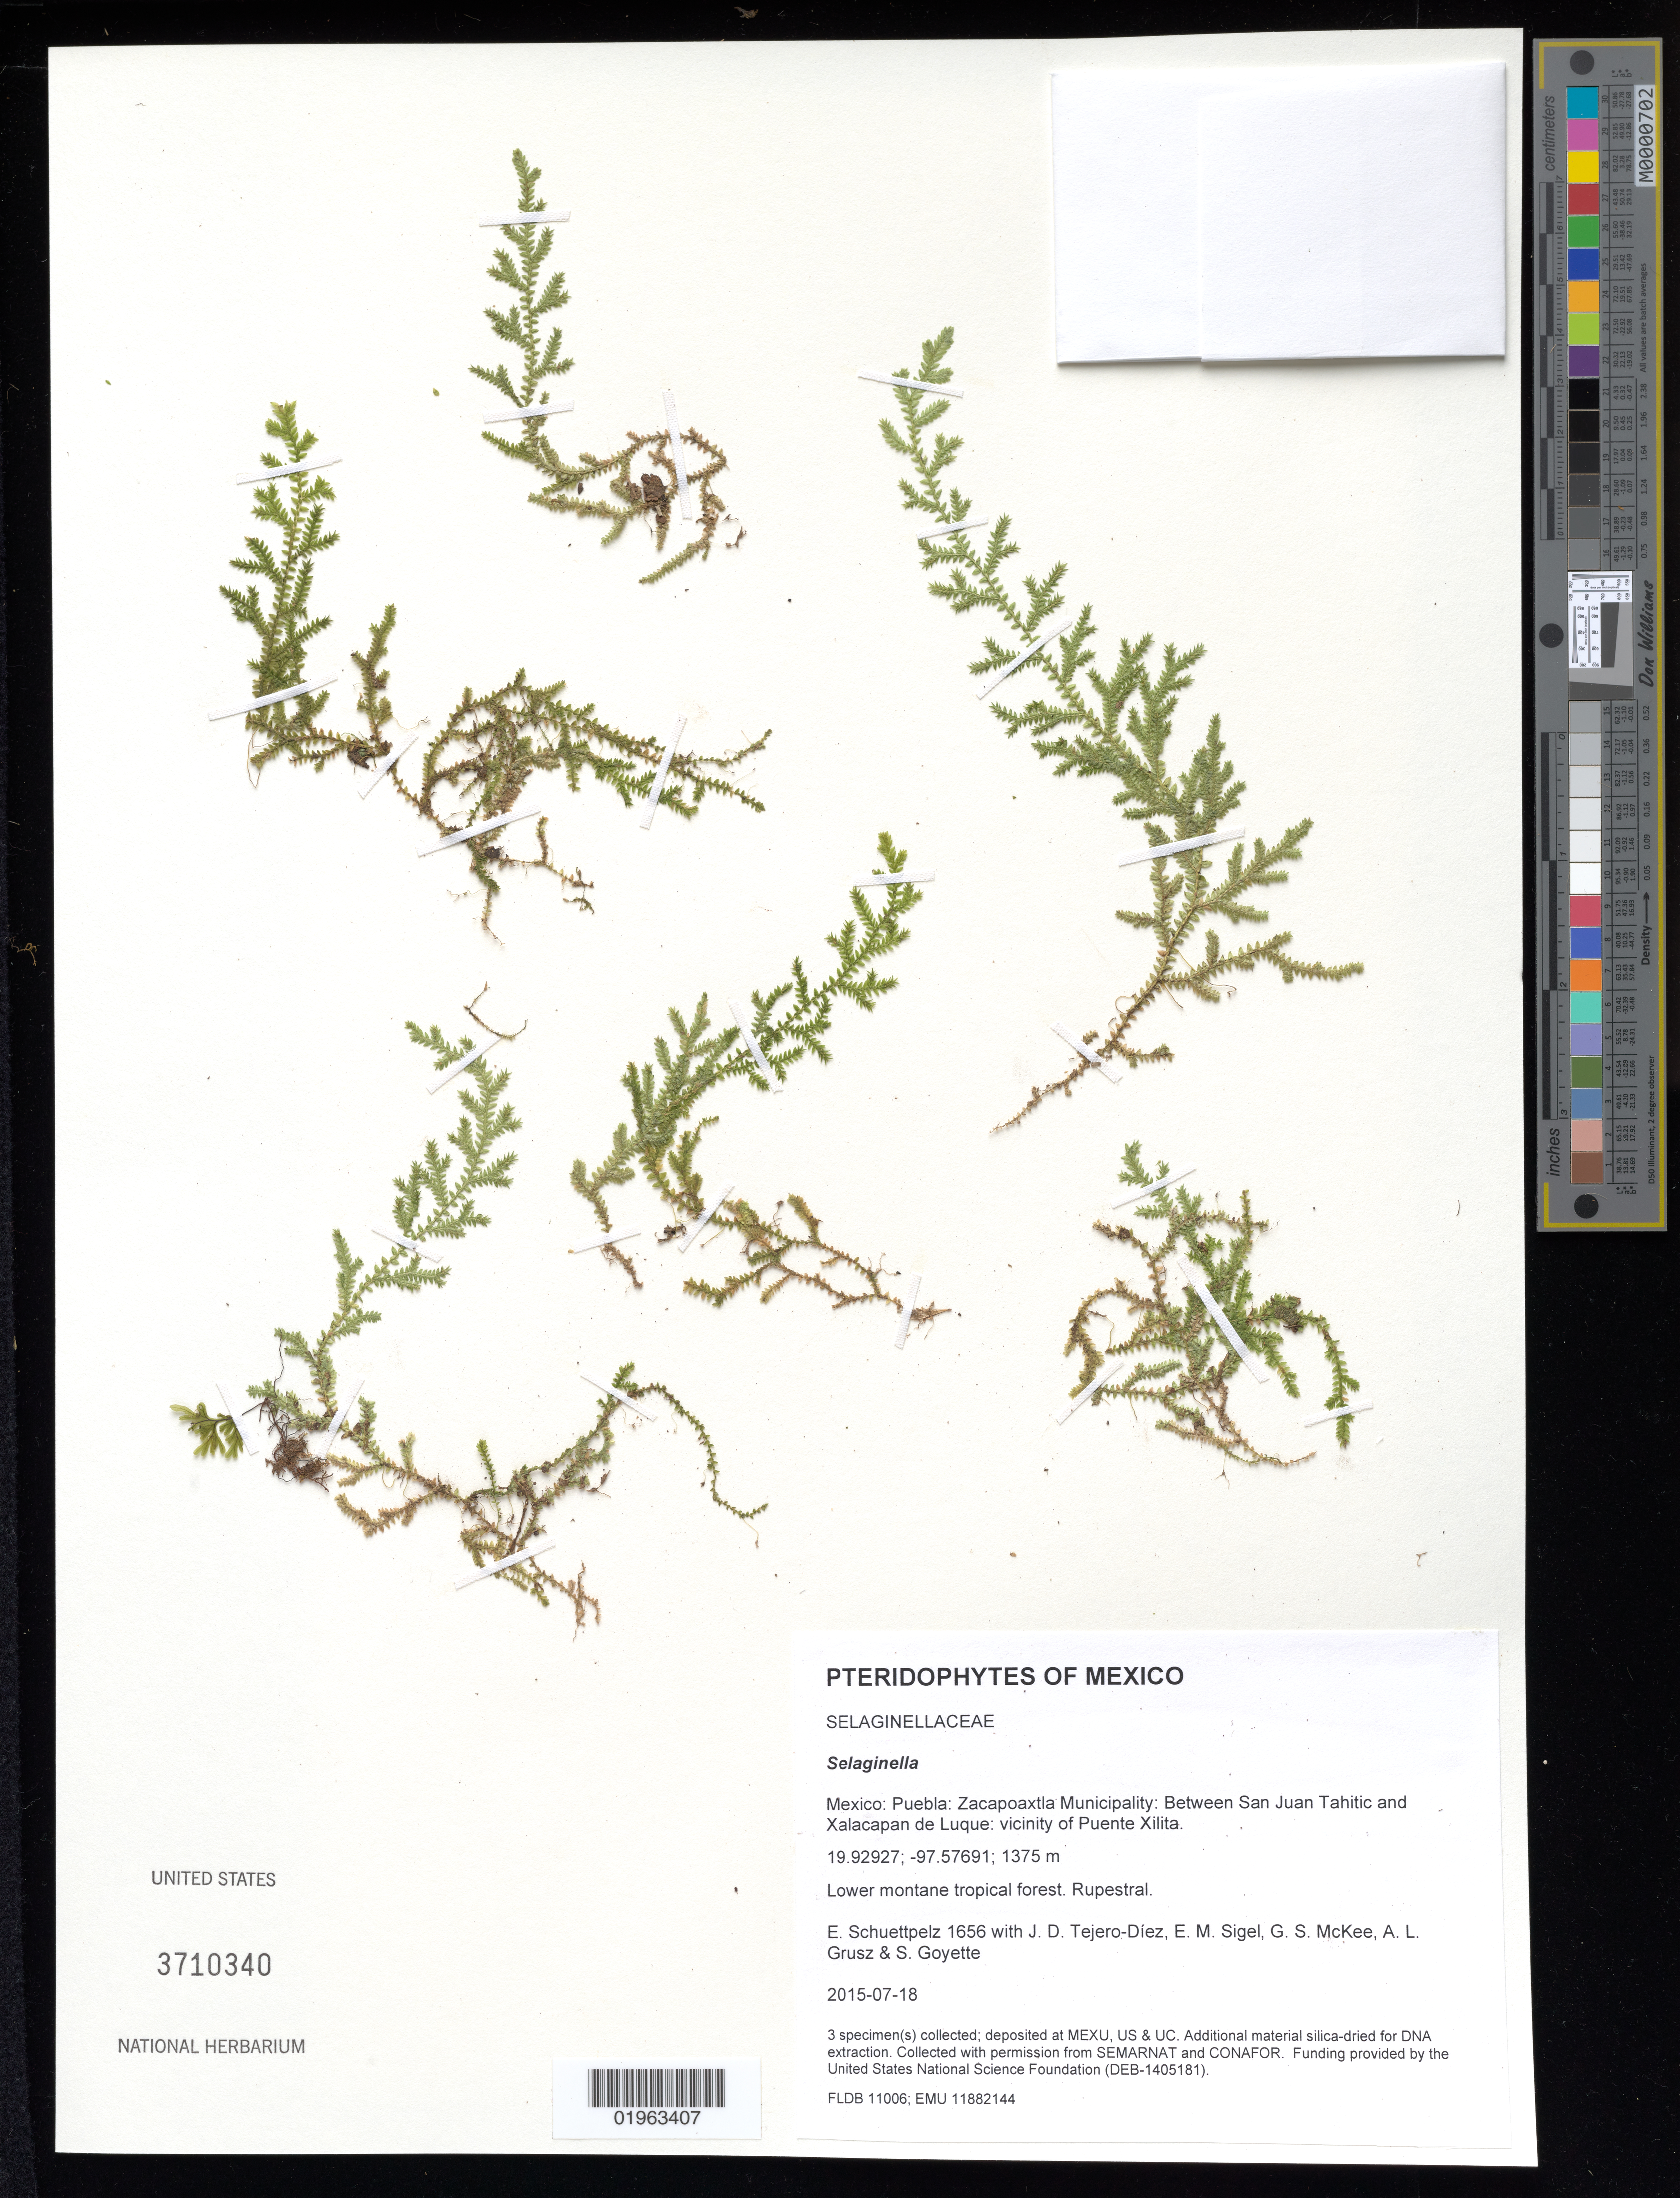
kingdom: Plantae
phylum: Tracheophyta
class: Lycopodiopsida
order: Selaginellales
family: Selaginellaceae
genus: Selaginella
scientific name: Selaginella sp.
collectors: E. Schuettpelz, D. Tejero-Díez, E. M. Sigel, G. S. McKee & A. Grusz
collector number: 1656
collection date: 2015-07-18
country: Mexico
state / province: Puebla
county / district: Zacapoaxtla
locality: Between San Juan Tahitic and Xalacapan de Luque: vicinity of Puente Xilita.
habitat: Lower montane tropical forest.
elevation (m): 1375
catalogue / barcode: US 3710340